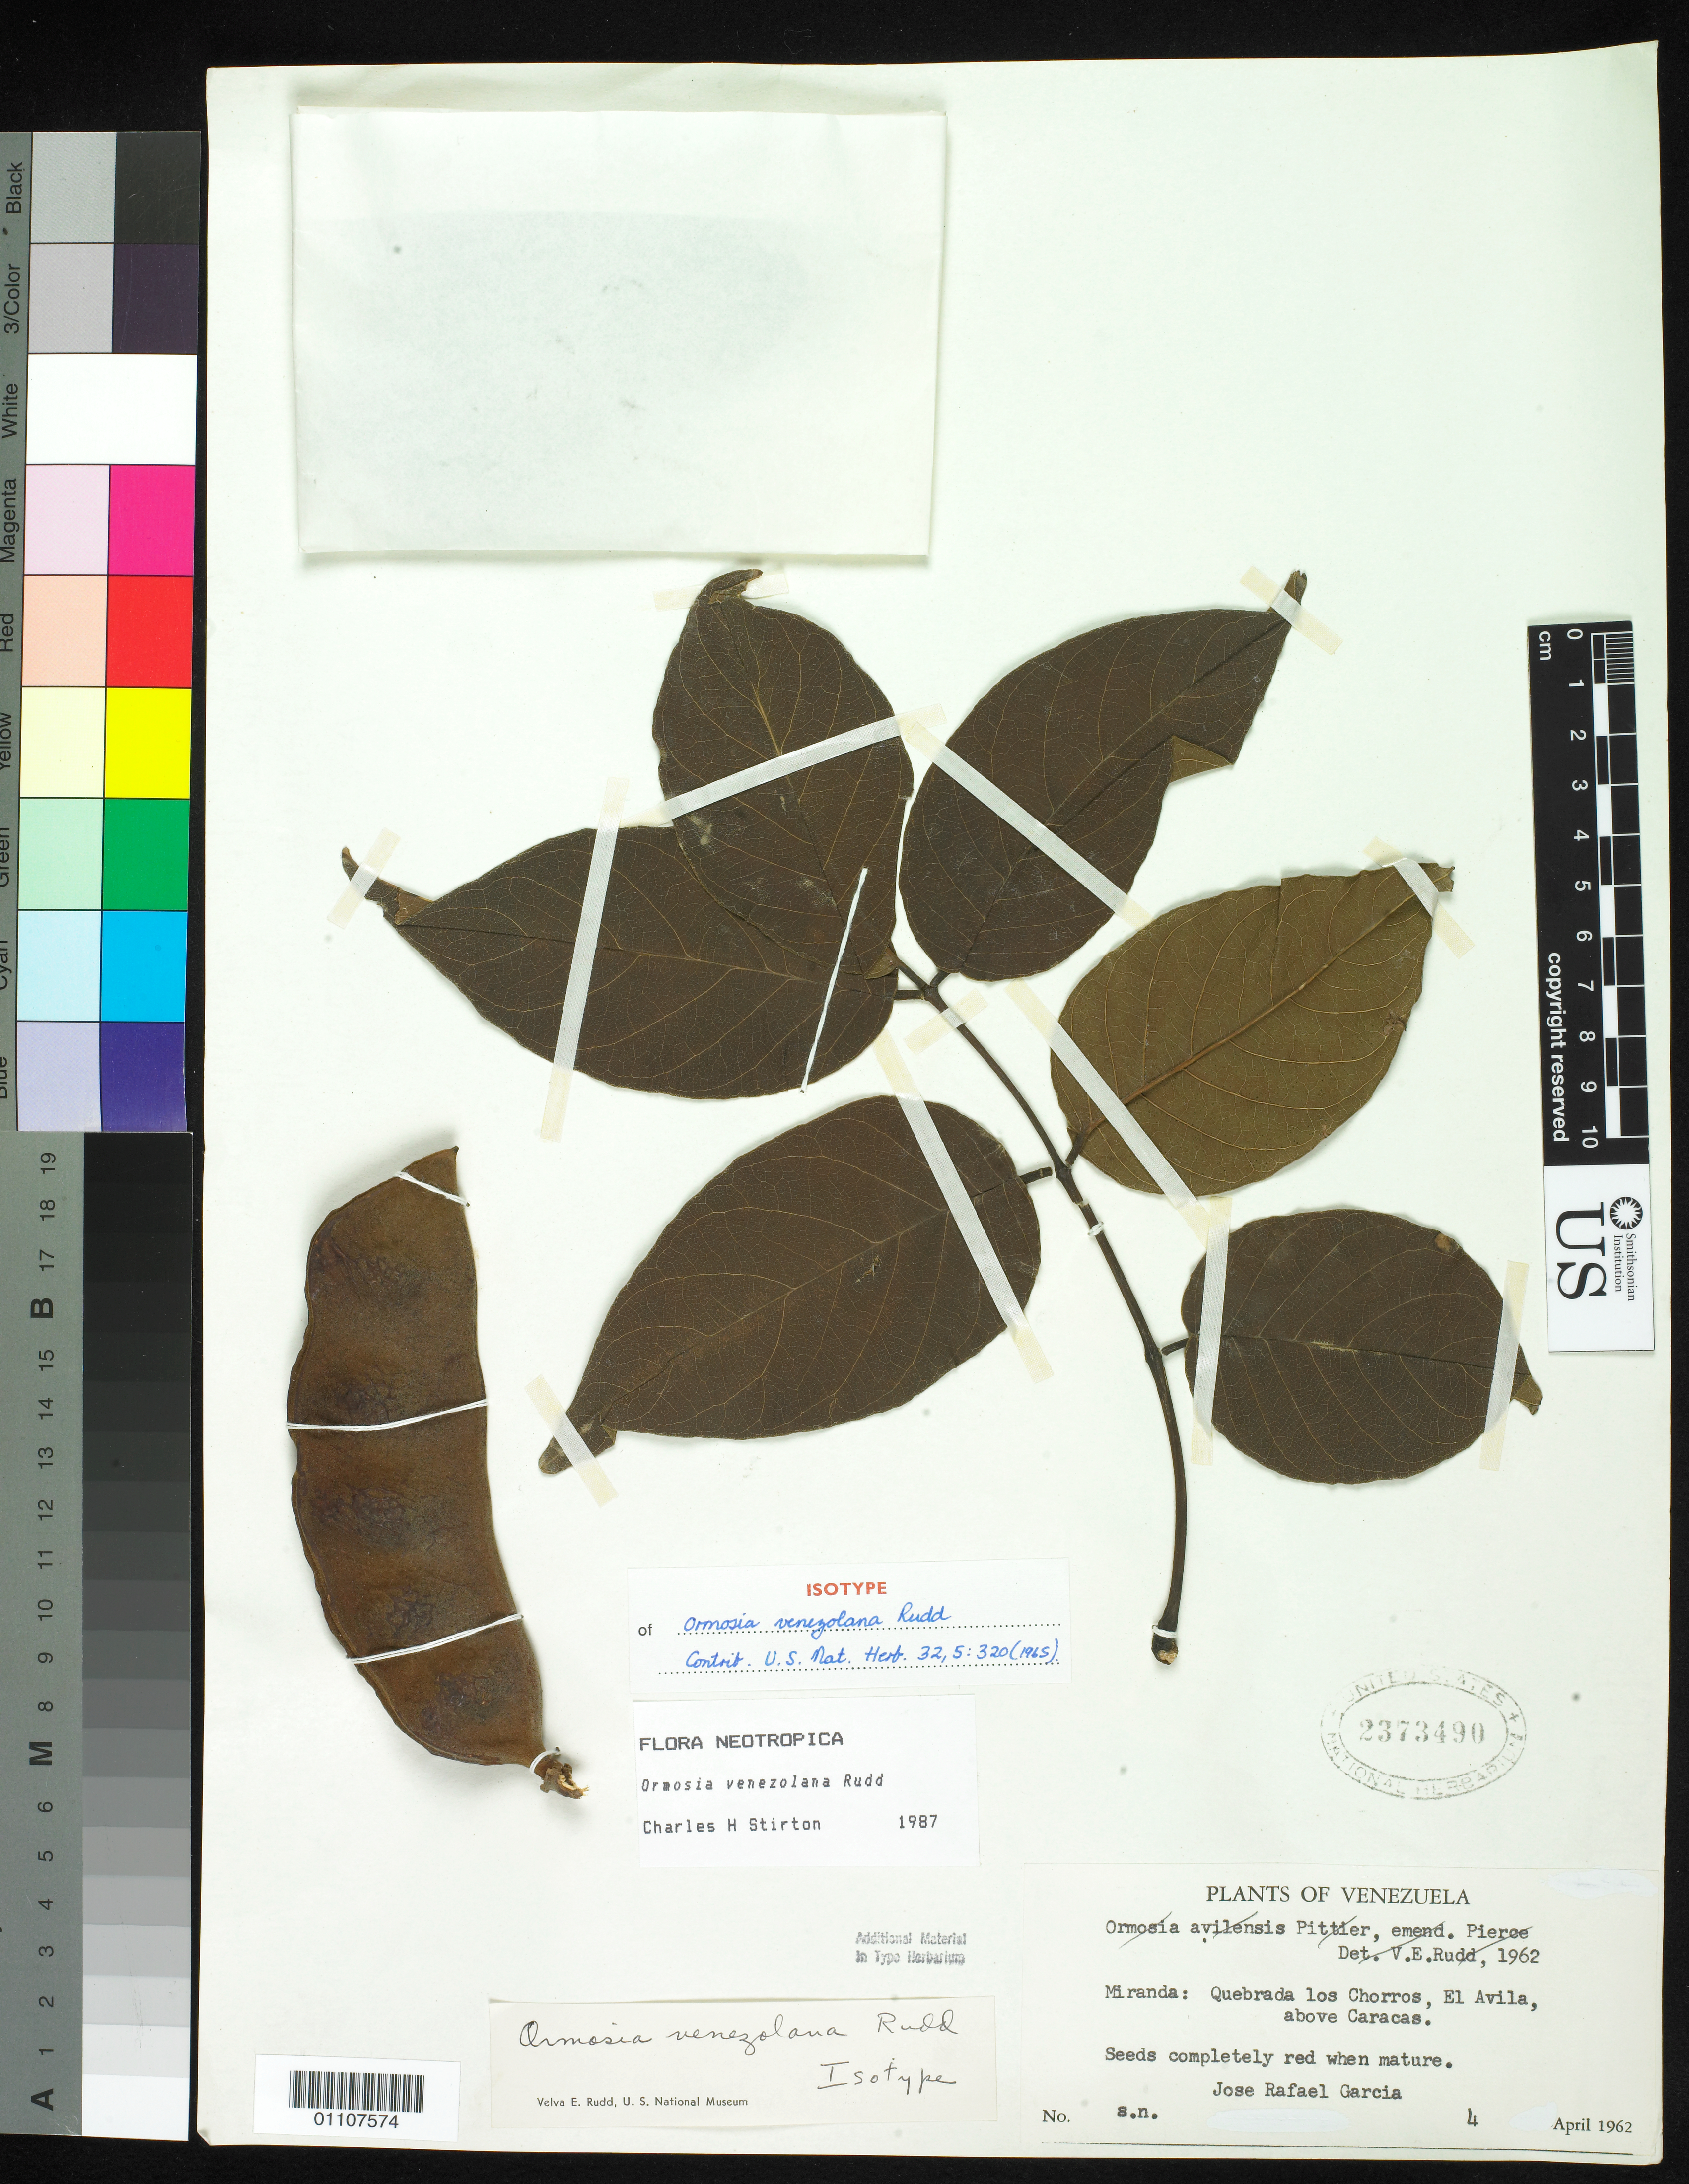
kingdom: Plantae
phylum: Tracheophyta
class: Magnoliopsida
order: Fabales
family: Fabaceae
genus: Ormosia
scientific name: Ormosia venezolana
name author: Rudd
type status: Isotype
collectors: J. R. Garcia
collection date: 1962-04-04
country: Venezuela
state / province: Miranda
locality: Quebrada los Chorros, El Avila, above Caracas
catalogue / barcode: US 2373490